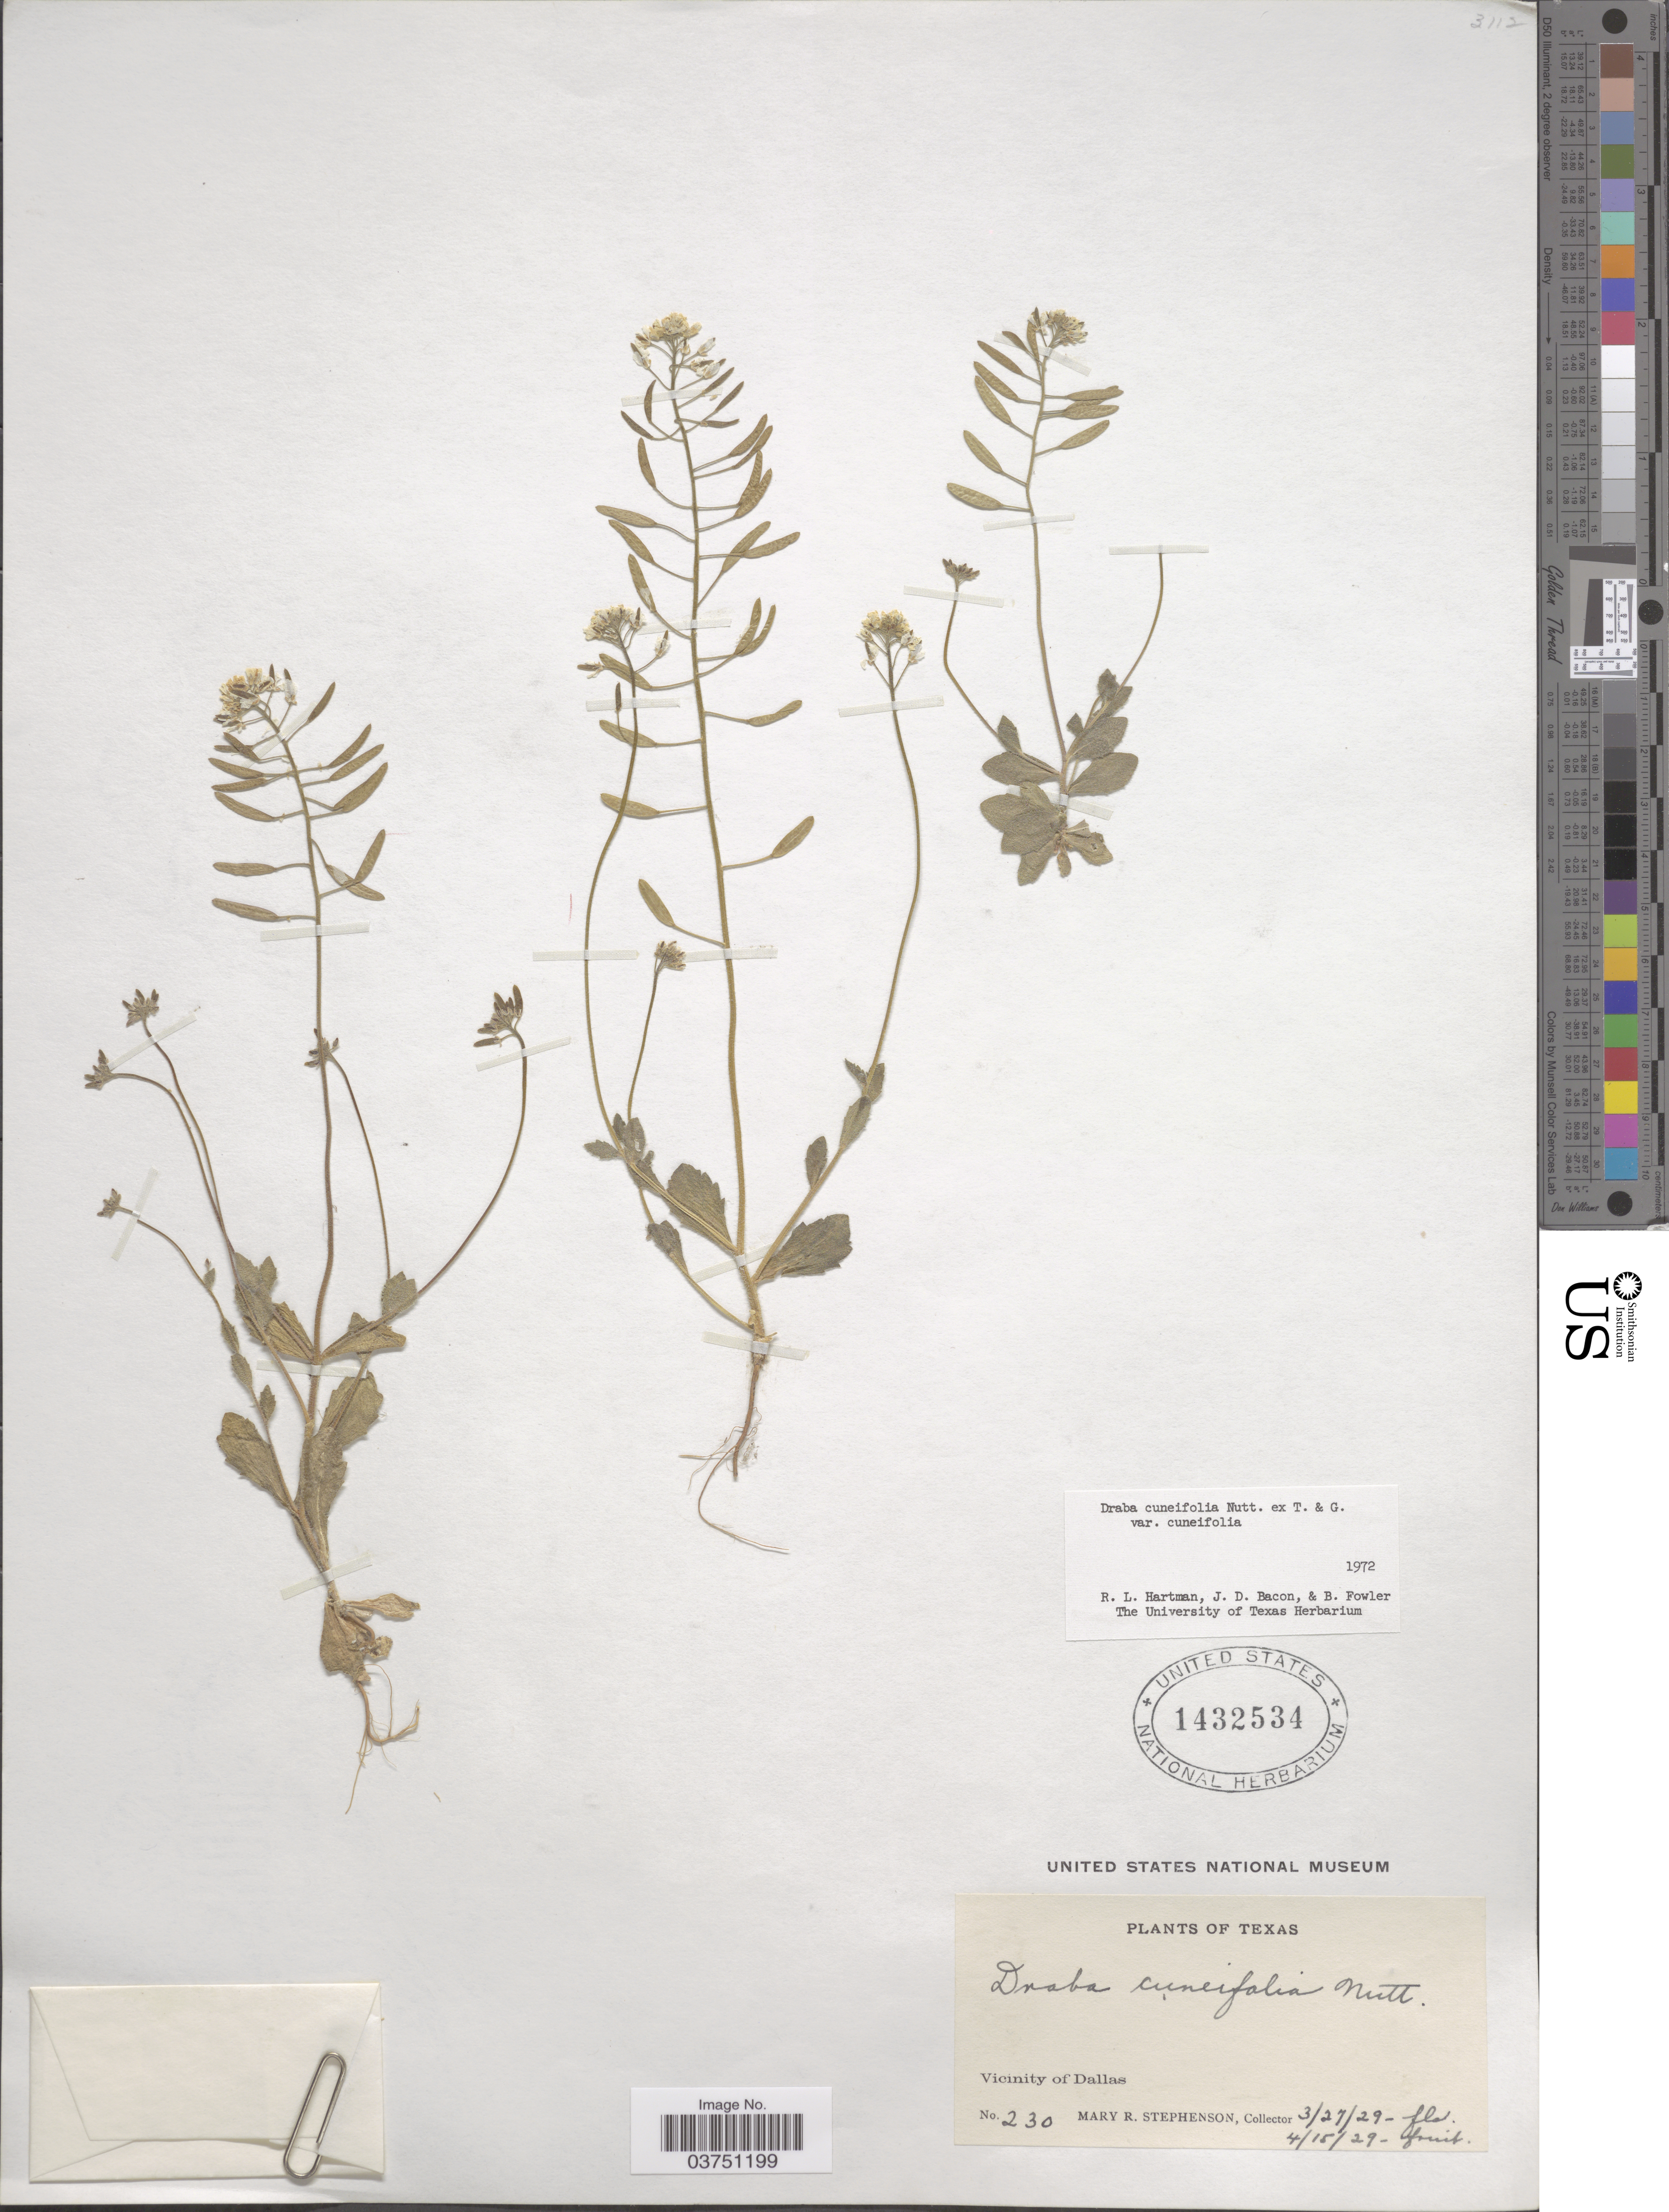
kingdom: Plantae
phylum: Tracheophyta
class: Magnoliopsida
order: Brassicales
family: Brassicaceae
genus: Draba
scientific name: Draba cuneifolia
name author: Nutt.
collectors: M. Stephenson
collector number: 230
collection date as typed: Transcribed d/m/y: 27/3/29 to 15/4/29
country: United States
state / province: Texas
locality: Vicinity of Dallas.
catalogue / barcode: US 1432534